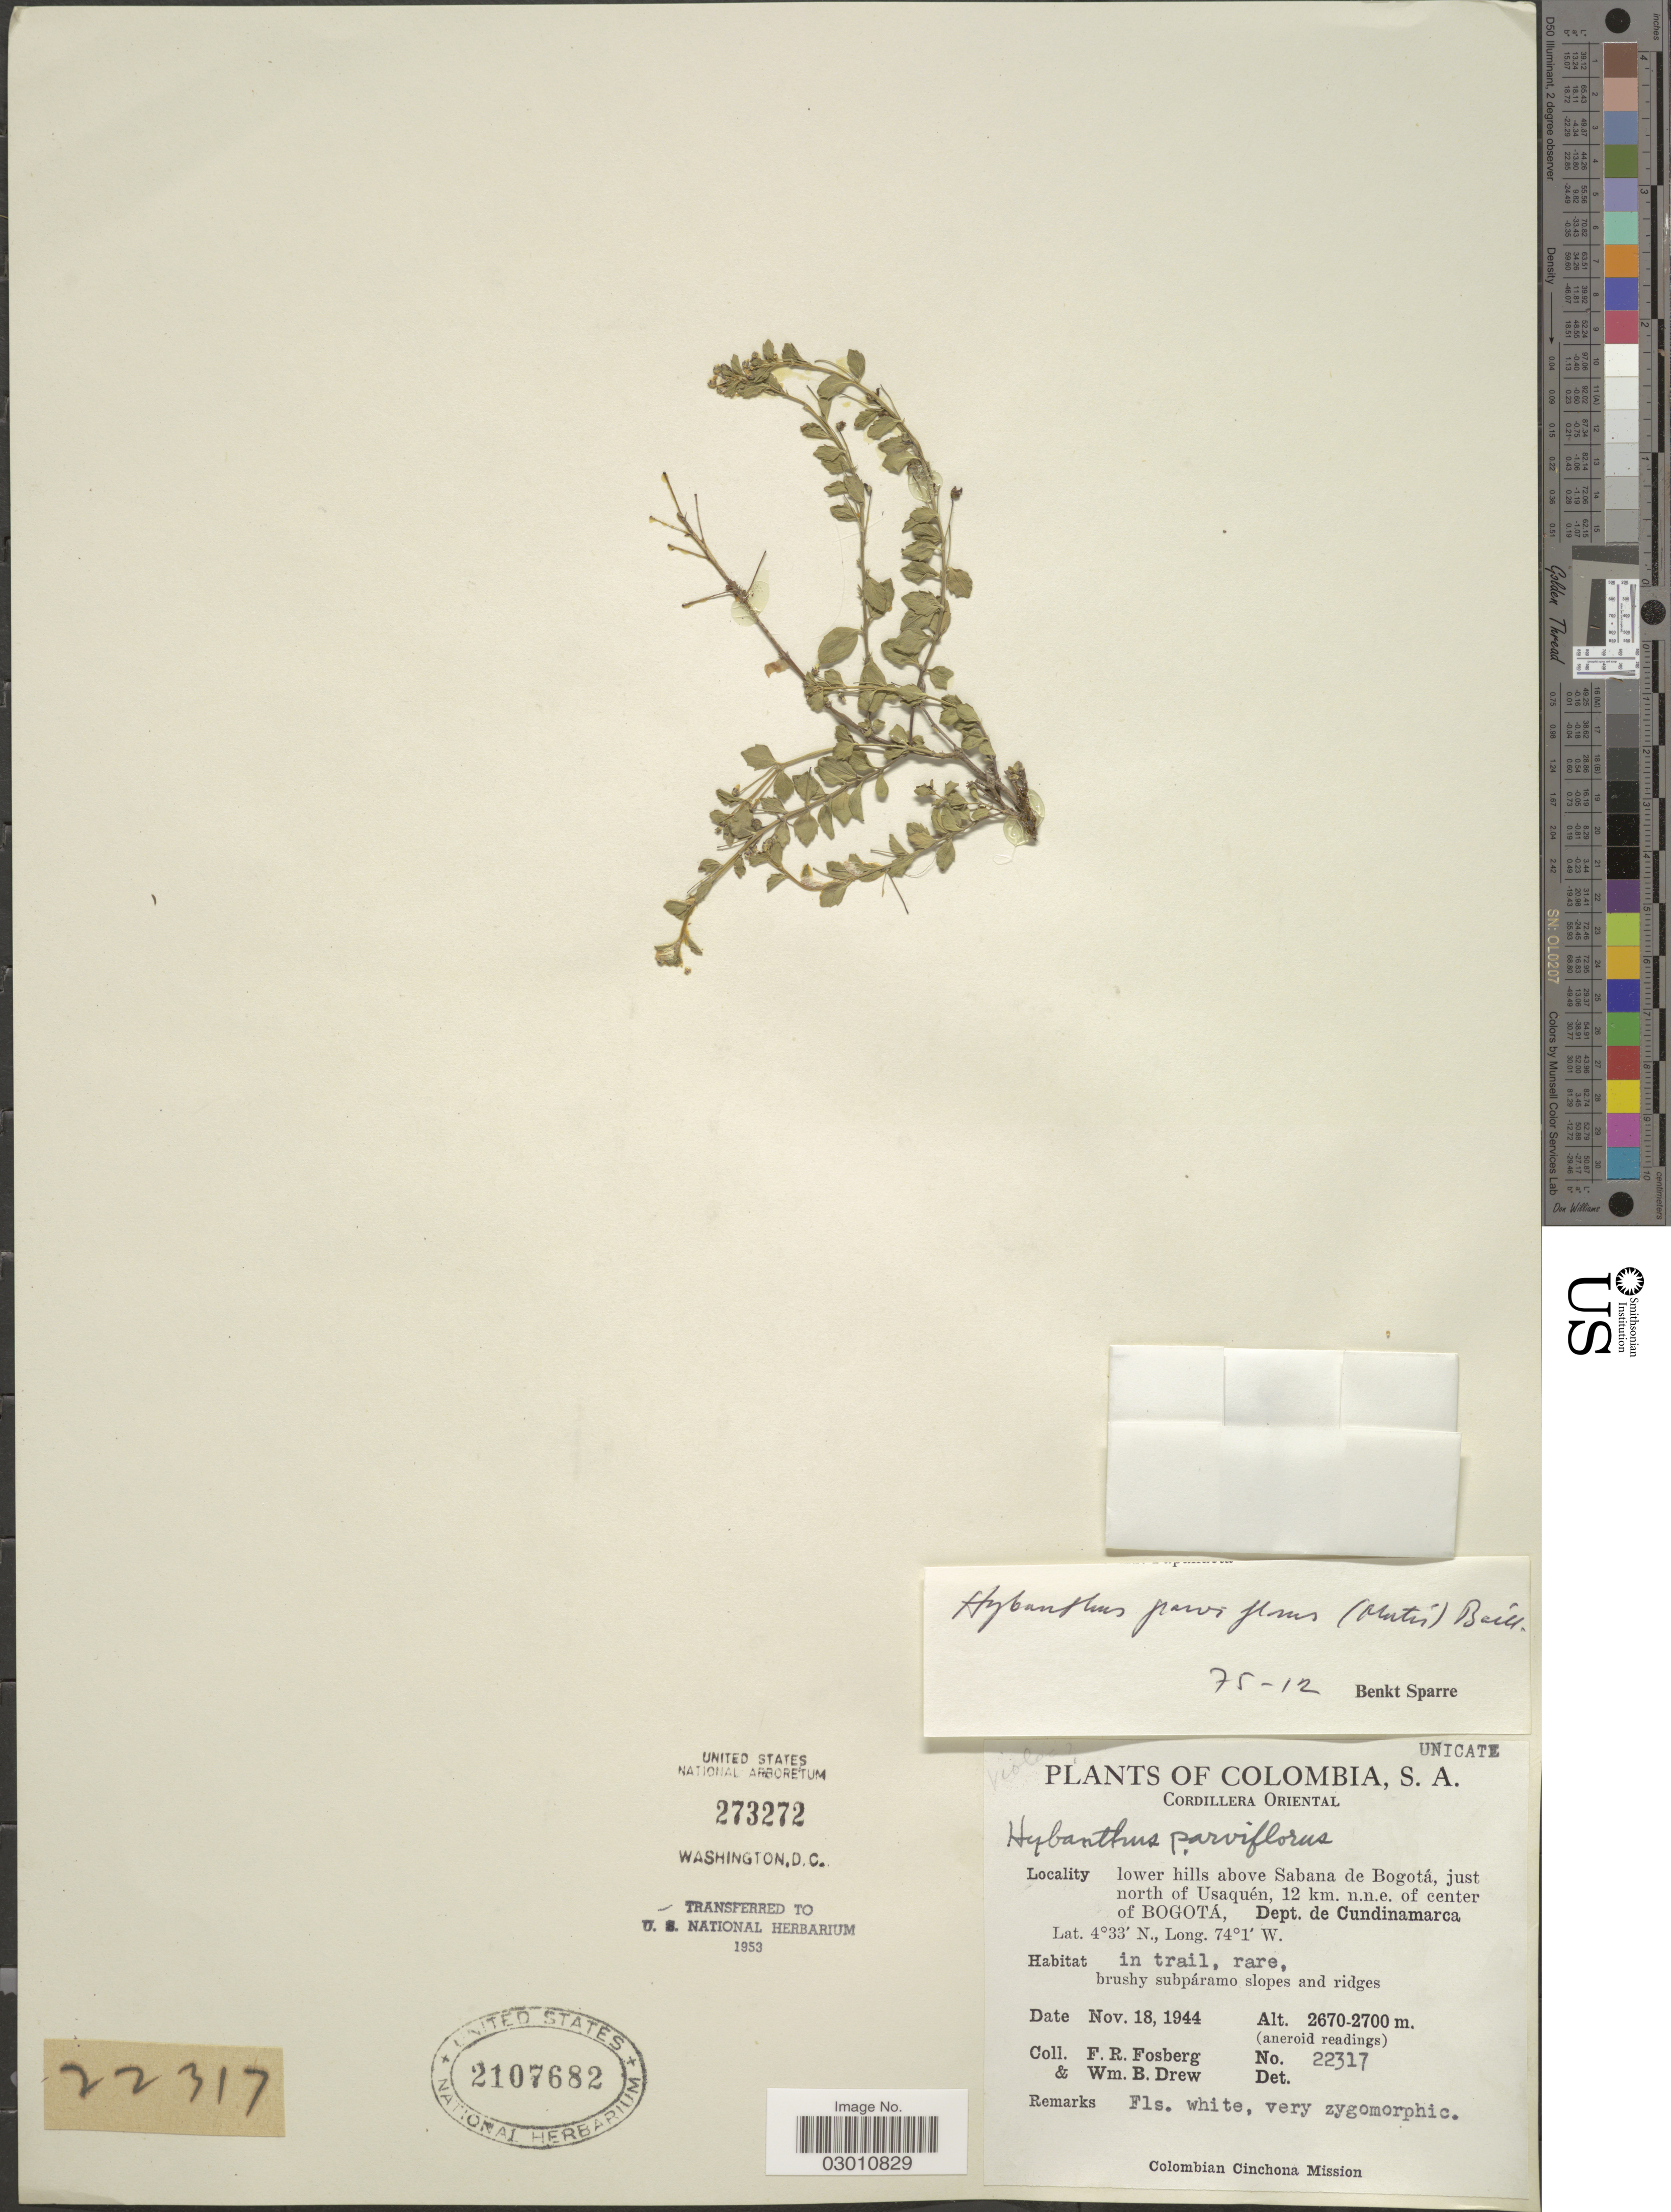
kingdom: Plantae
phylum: Tracheophyta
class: Magnoliopsida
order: Malpighiales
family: Violaceae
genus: Pombalia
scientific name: Pombalia parviflora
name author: (L. f.) Paula-Souza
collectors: F. R. Fosberg & W. B. Drew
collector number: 22317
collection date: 1944-11-18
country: Colombia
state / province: Cundinamarca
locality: Cordillera Oriental, lower hills above Sabana de Bogotá, just north of Usaquén, 12 km. n.n.e. of center of Bogotá, Dept. de Cundinamarca.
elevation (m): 2670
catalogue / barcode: US 2107682